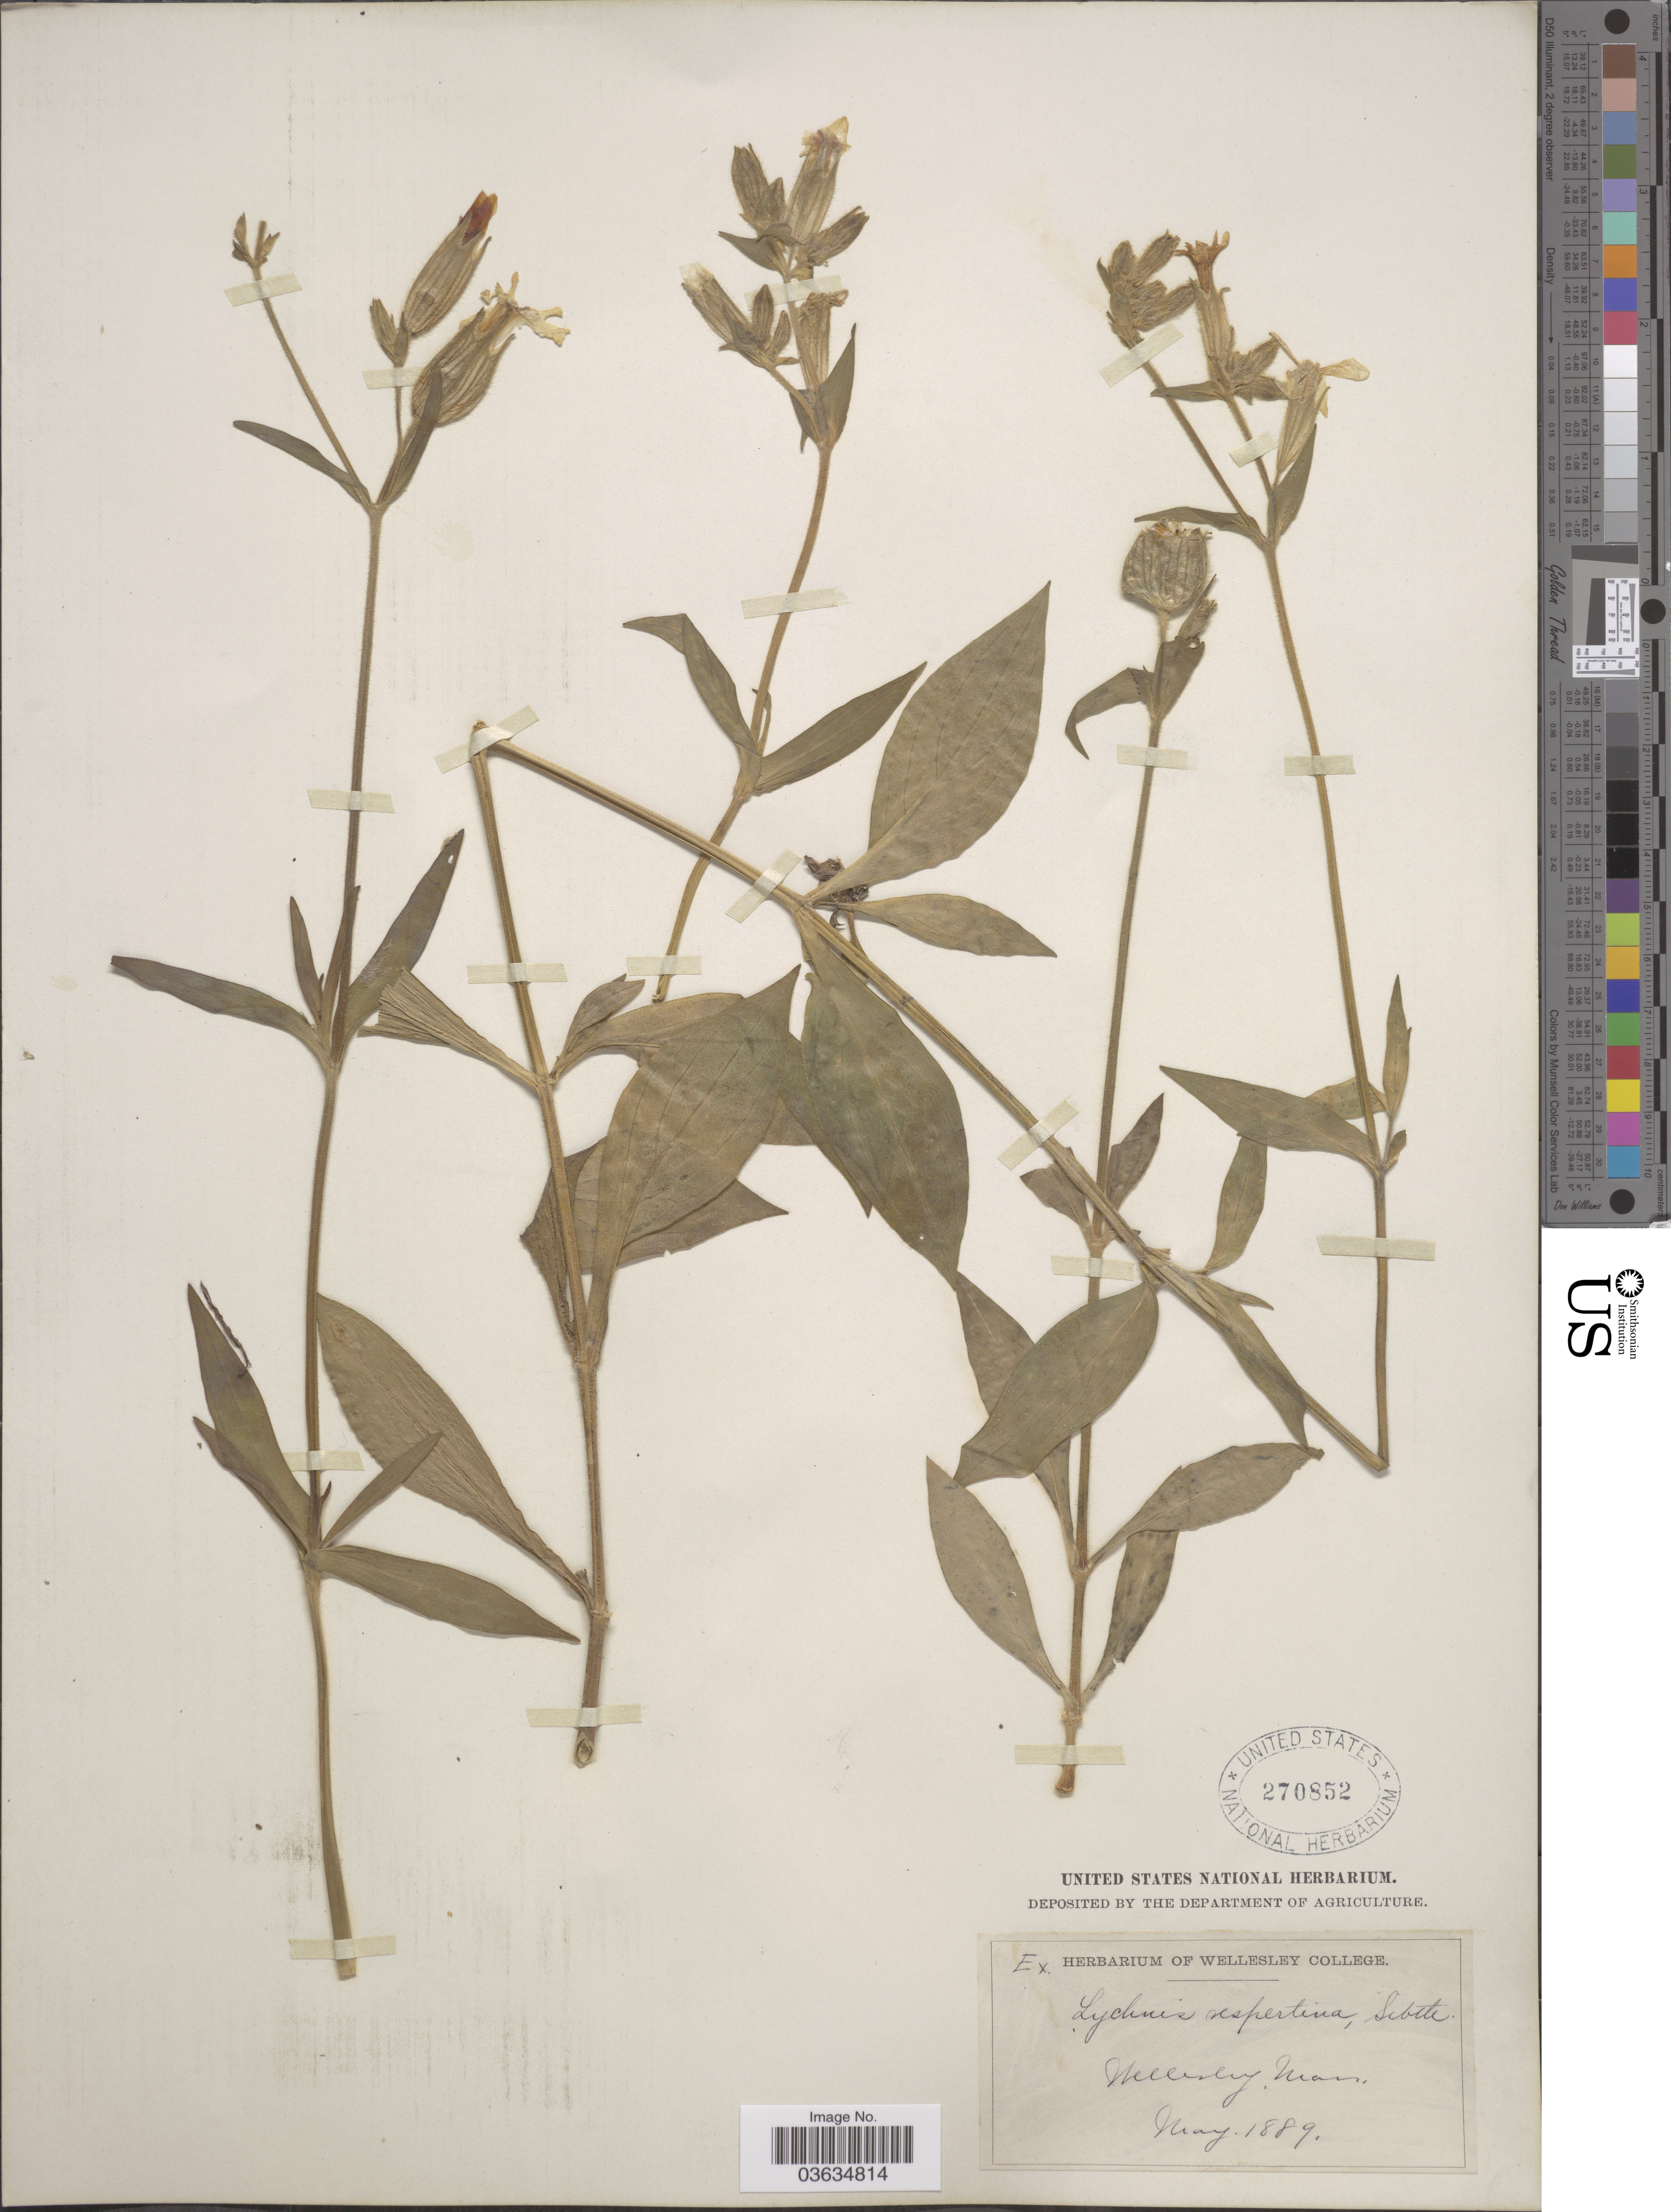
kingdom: Plantae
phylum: Tracheophyta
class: Magnoliopsida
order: Caryophyllales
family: Caryophyllaceae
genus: Silene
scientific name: Silene latifolia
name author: Poir.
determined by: Strong, Mark T., (BOT), Smithsonian Institution - National Museum of Natural History (UNITED STATES)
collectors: ex herb. Wellesley College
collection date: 1889-05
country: United States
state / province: Massachusetts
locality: Wellesley.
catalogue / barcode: US 270852